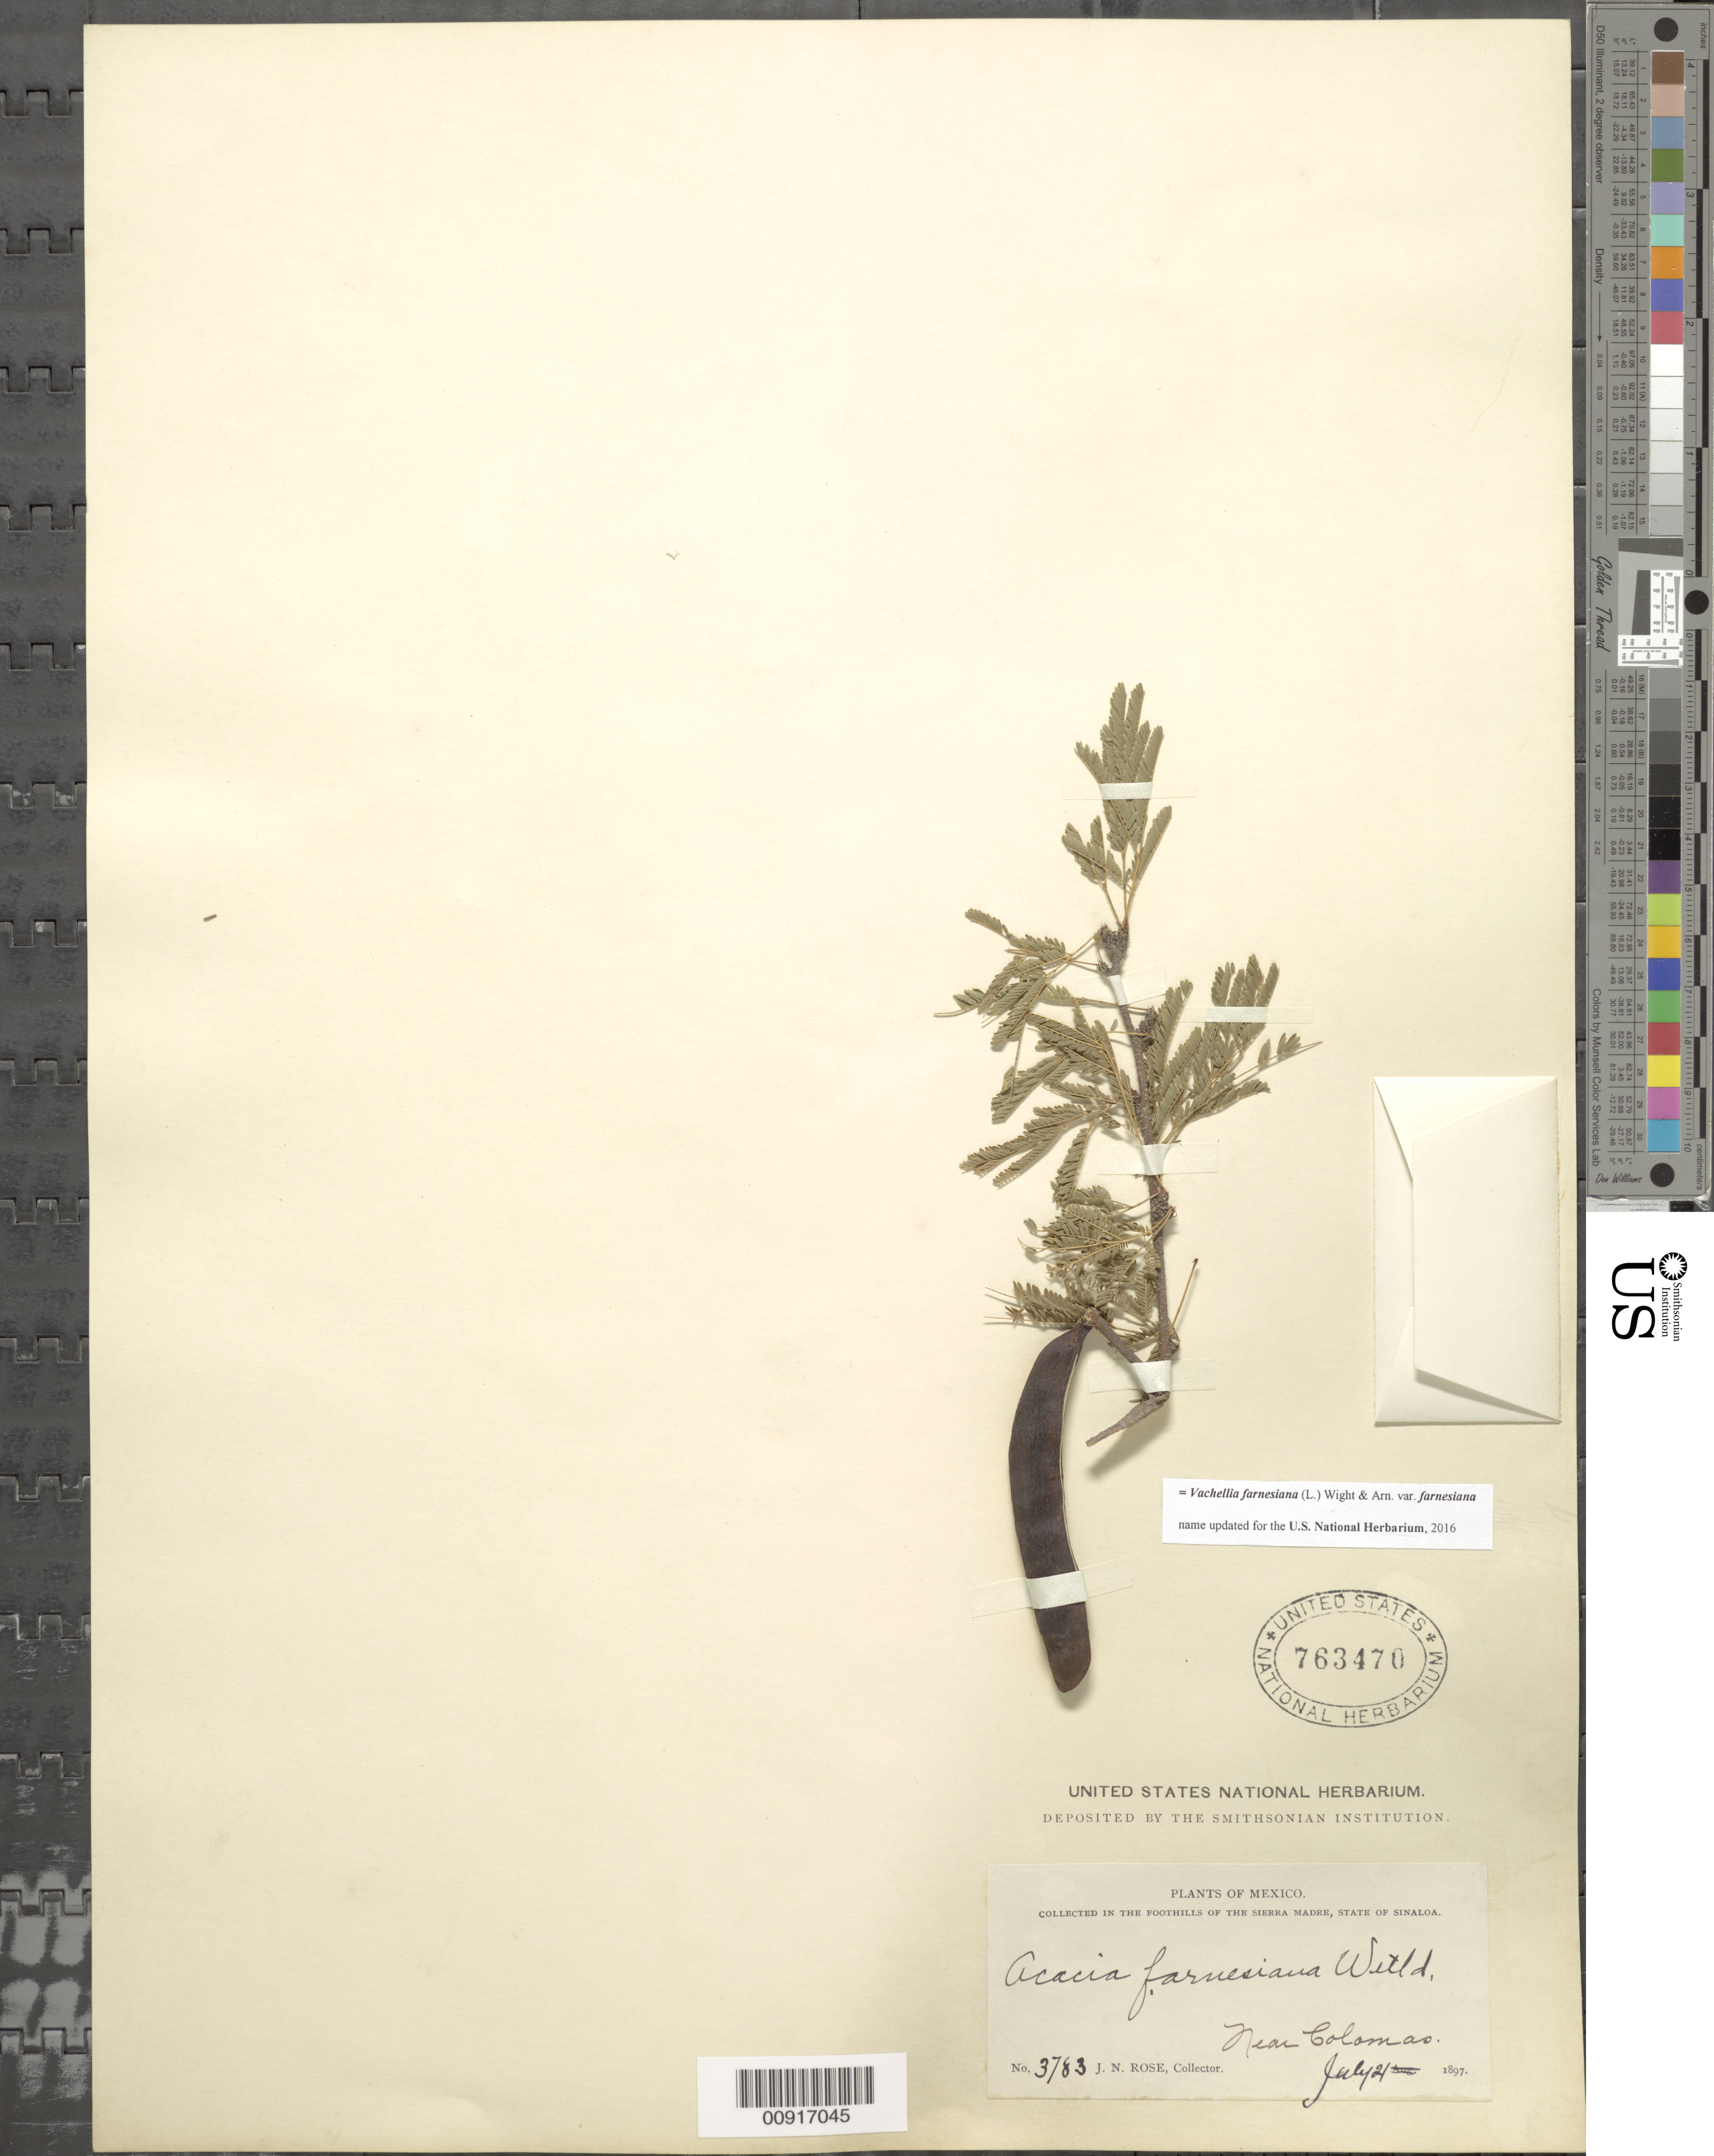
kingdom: Plantae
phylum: Tracheophyta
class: Magnoliopsida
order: Fabales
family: Fabaceae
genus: Vachellia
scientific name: Vachellia farnesiana var. farnesiana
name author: (L.) Wight & Arn.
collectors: J. N. Rose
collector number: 3783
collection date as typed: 21 Jul 1897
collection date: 1897-07-21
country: Mexico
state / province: Sinaloa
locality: Near Colomas in the foothills of the Sierra Madre, State of Sinaloa.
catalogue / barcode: US 763470